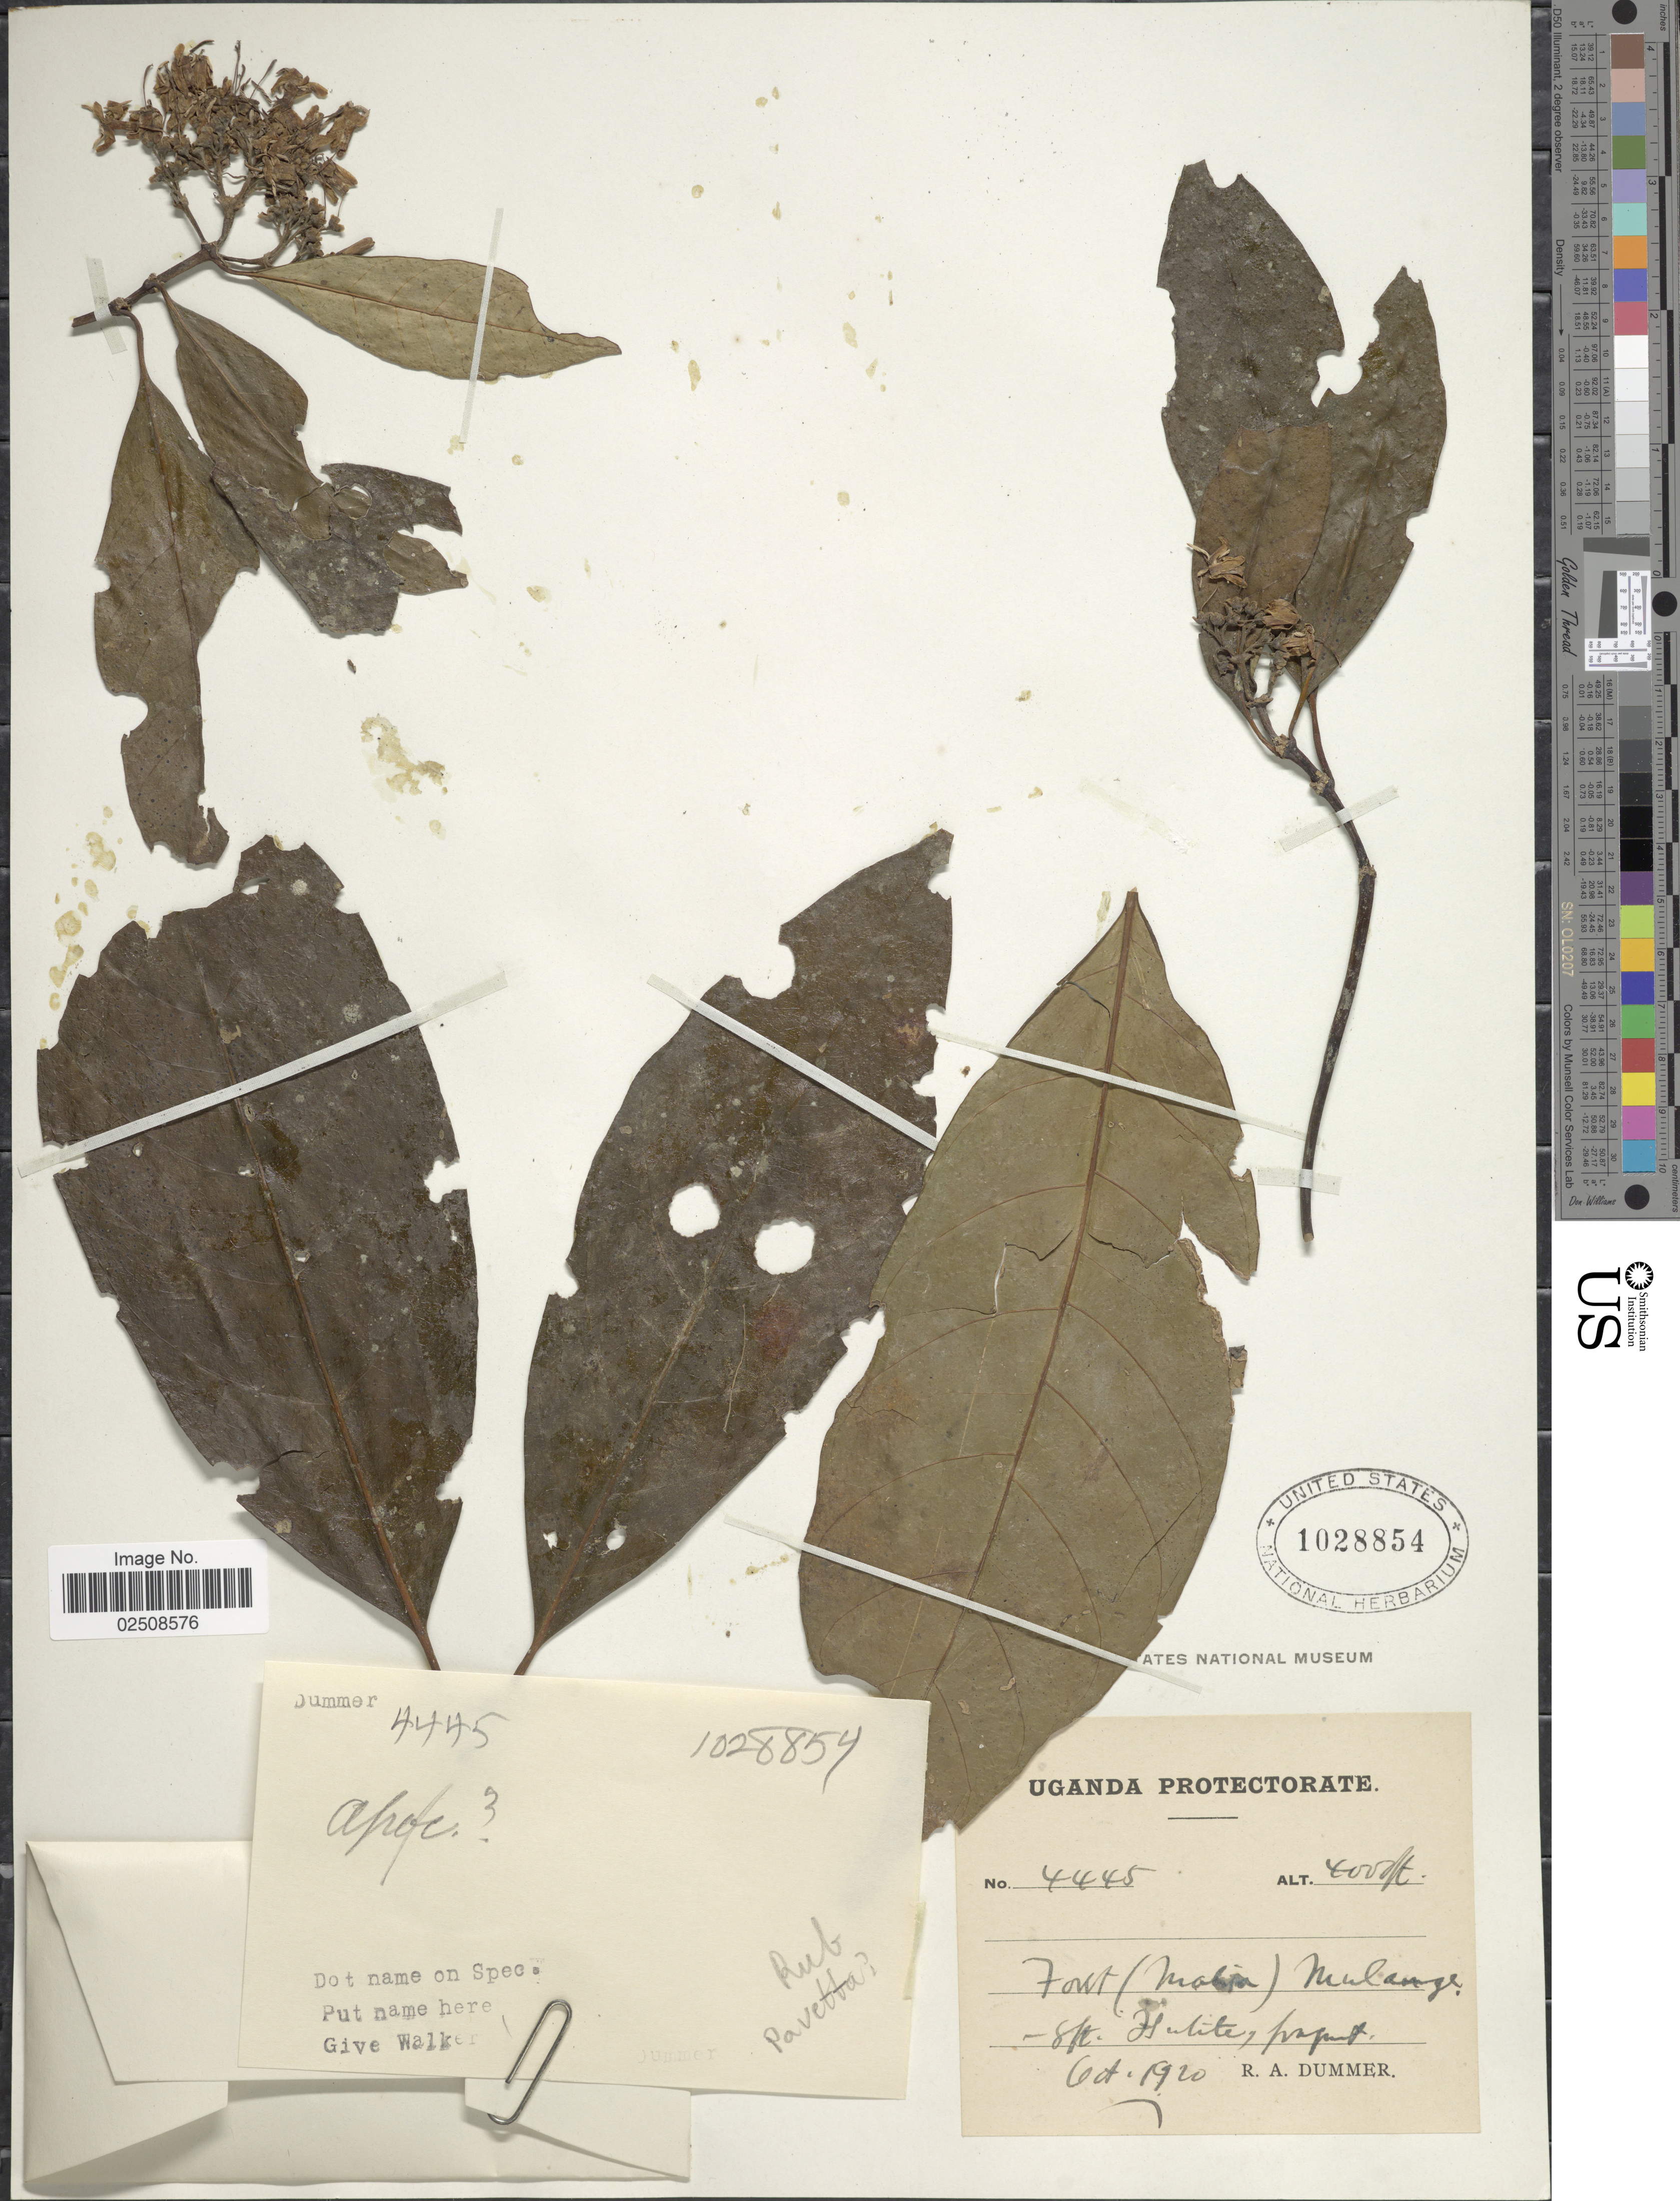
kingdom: Plantae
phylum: Tracheophyta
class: Magnoliopsida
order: Gentianales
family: Rubiaceae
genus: Pavetta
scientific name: Pavetta sp.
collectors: R. Dümmer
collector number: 4445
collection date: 1920-10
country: Uganda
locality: Uganda Protectorate. Forest (Mabira) Mulange.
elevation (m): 1219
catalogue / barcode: US 1028854